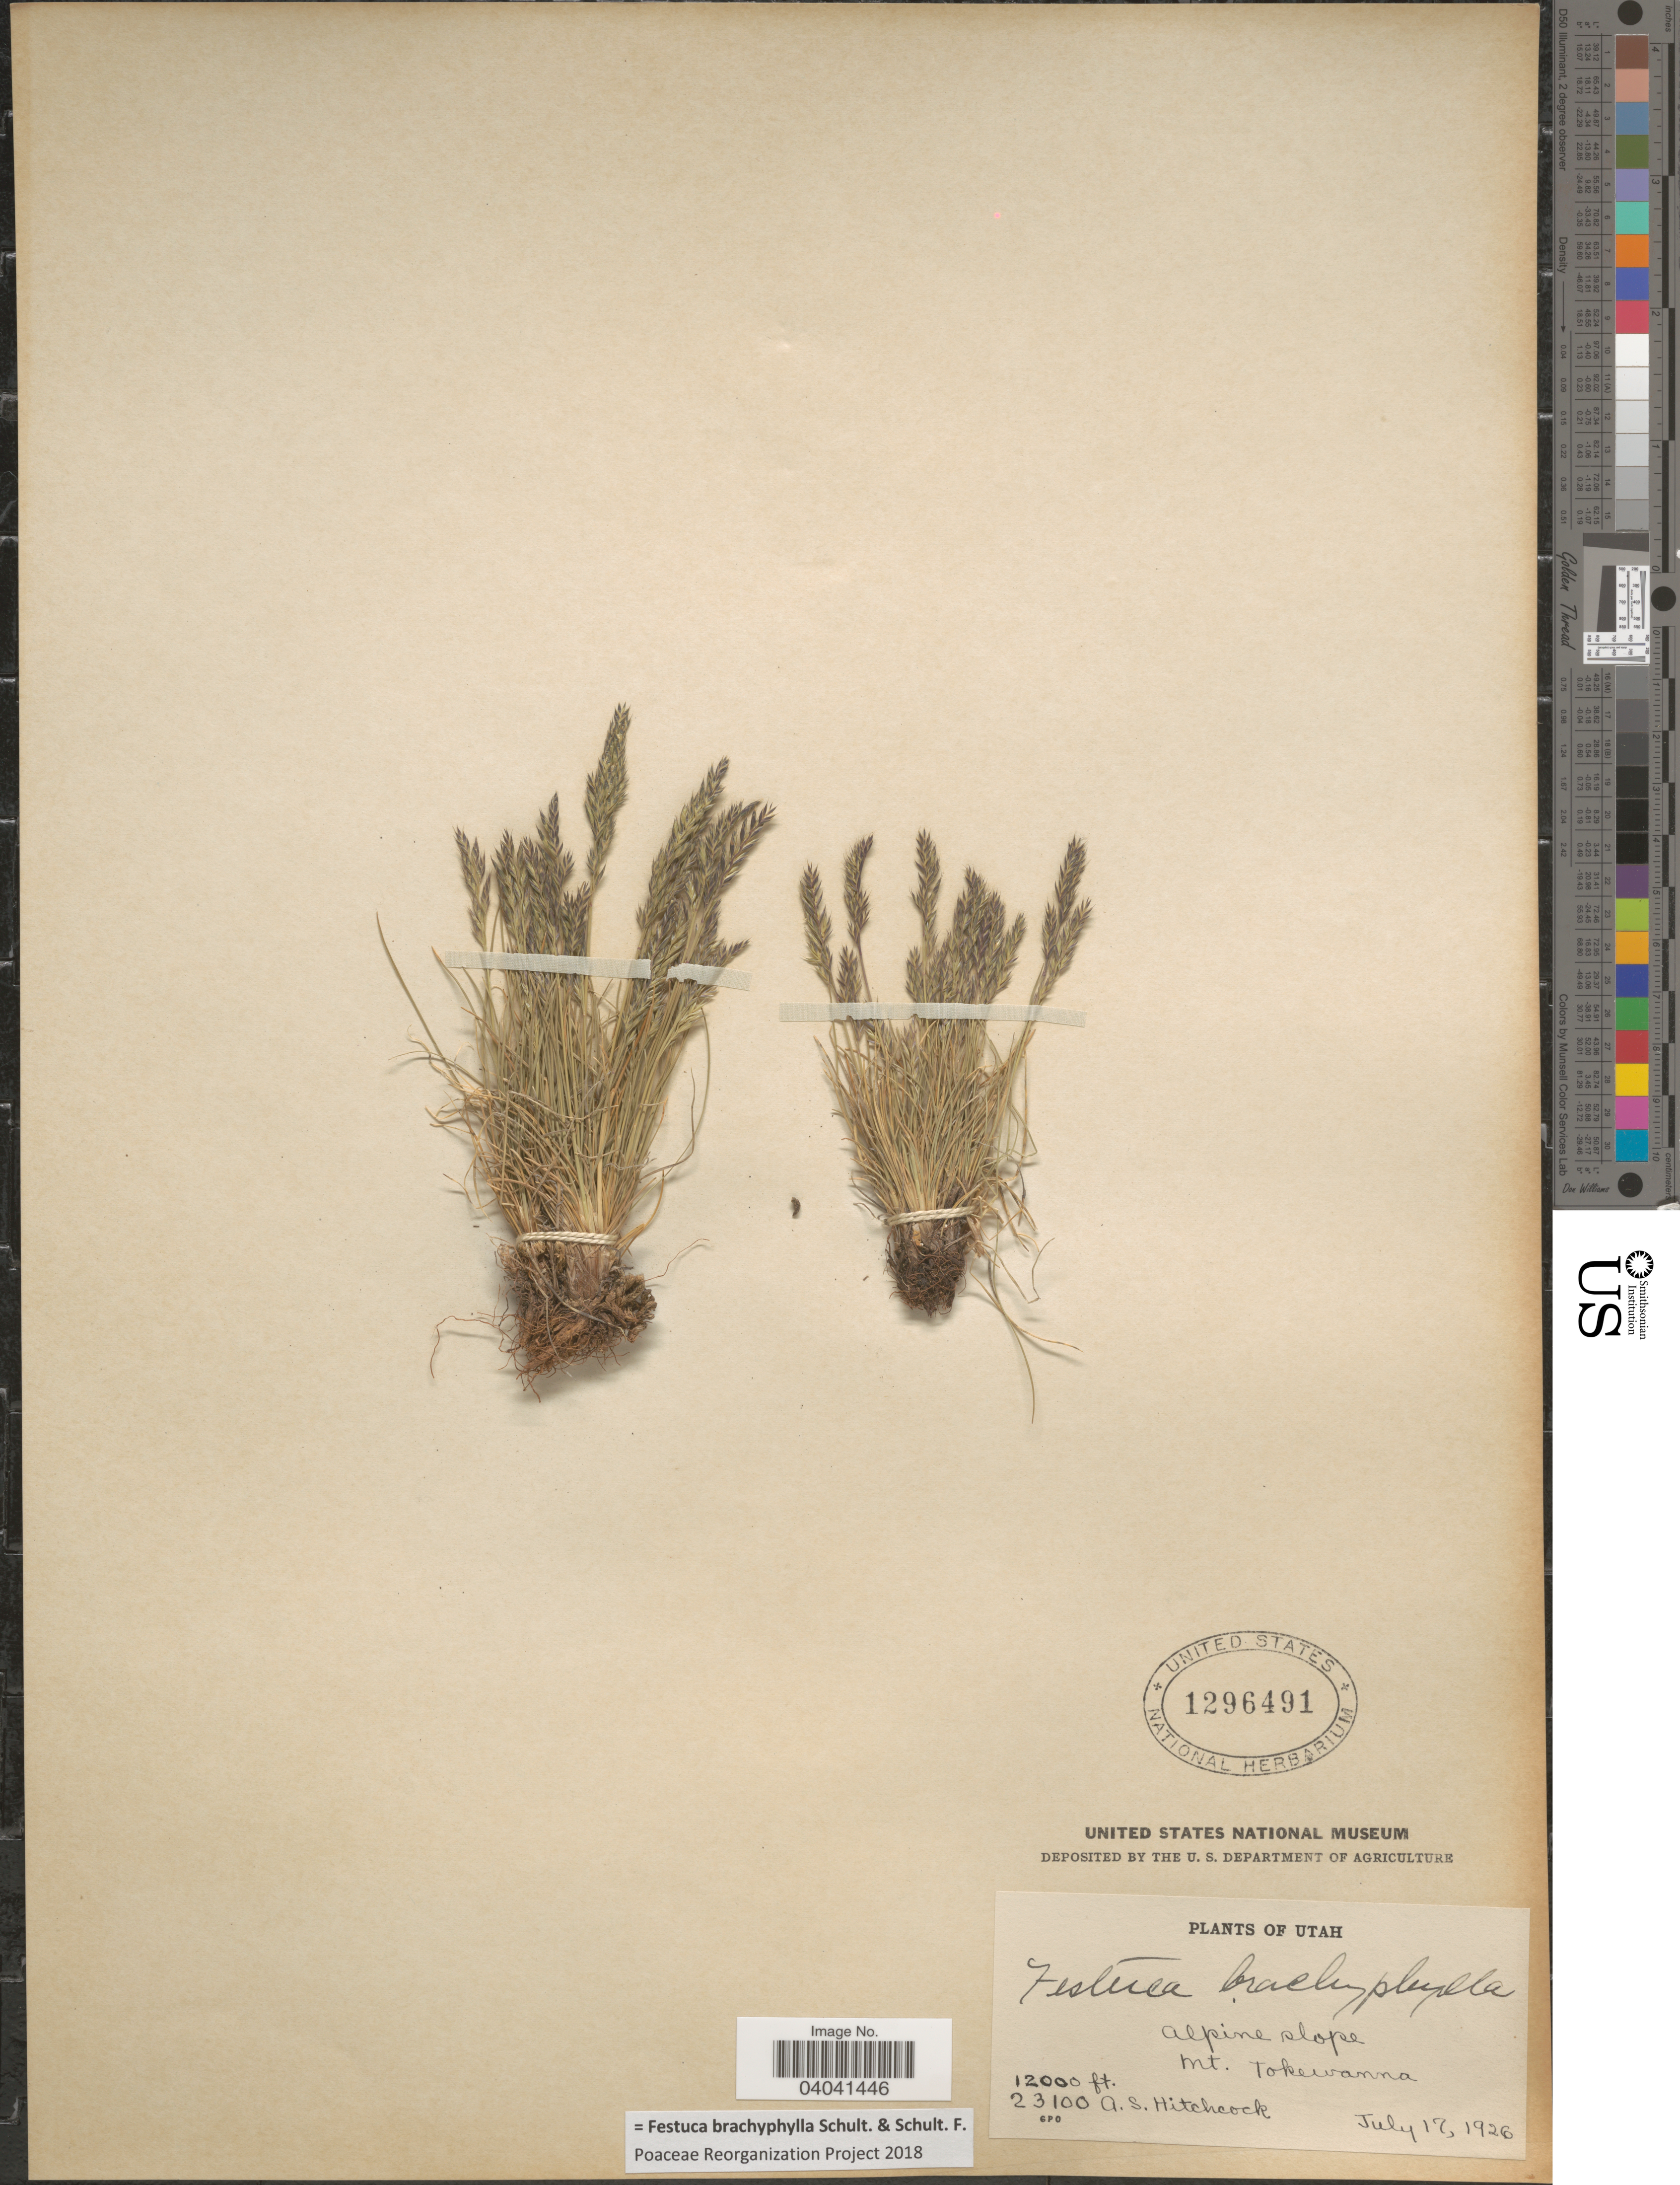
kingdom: Plantae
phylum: Tracheophyta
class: Liliopsida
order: Poales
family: Poaceae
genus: Festuca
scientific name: Festuca brachyphylla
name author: Schult. & Schult. f.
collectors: A. S. Hitchcock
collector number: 23100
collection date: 1926-07-17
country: United States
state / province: Utah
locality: Alpine slope. Mt. Tokewanna.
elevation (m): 3658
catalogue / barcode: US 1296491